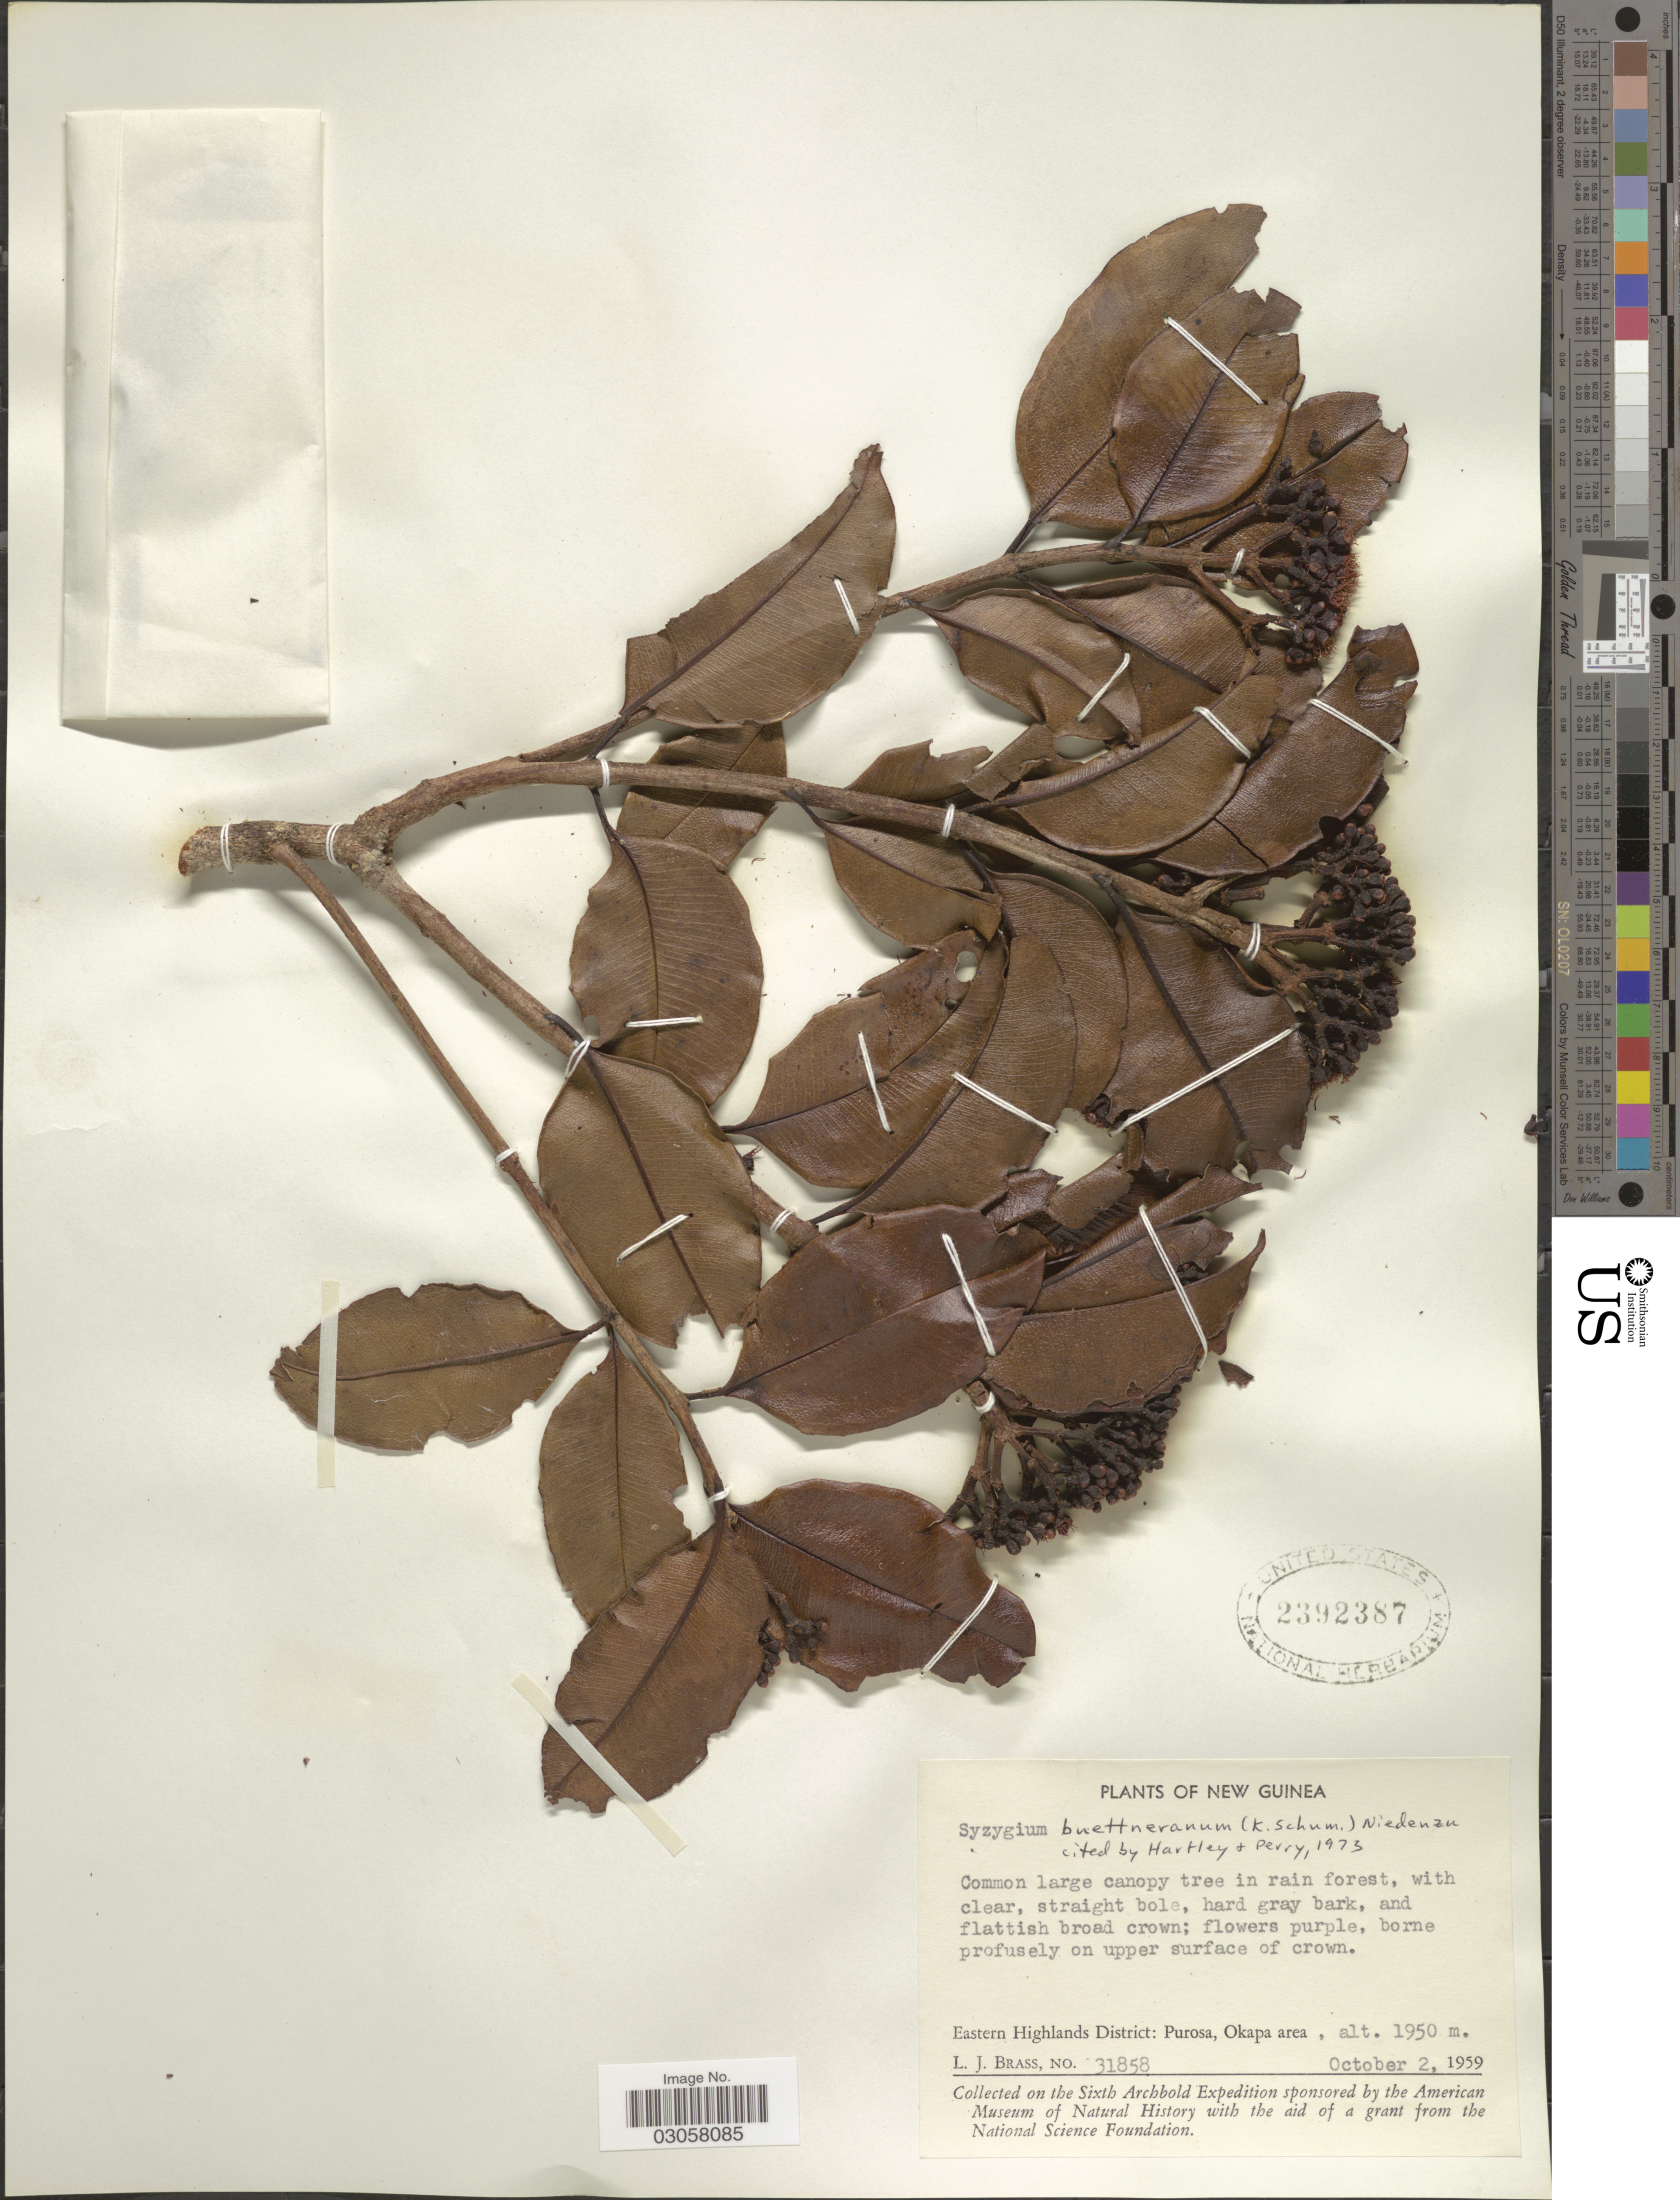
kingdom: Plantae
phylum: Tracheophyta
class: Magnoliopsida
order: Myrtales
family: Myrtaceae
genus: Syzygium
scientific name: Syzygium buettnerianum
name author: (K. Schum.) Nied.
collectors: L. J. Brass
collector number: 31858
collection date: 1959-10-02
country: Papua New Guinea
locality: New Guinea. Eastern Highlands District: Purosa, Okapa area.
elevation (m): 1950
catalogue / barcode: US 2392387